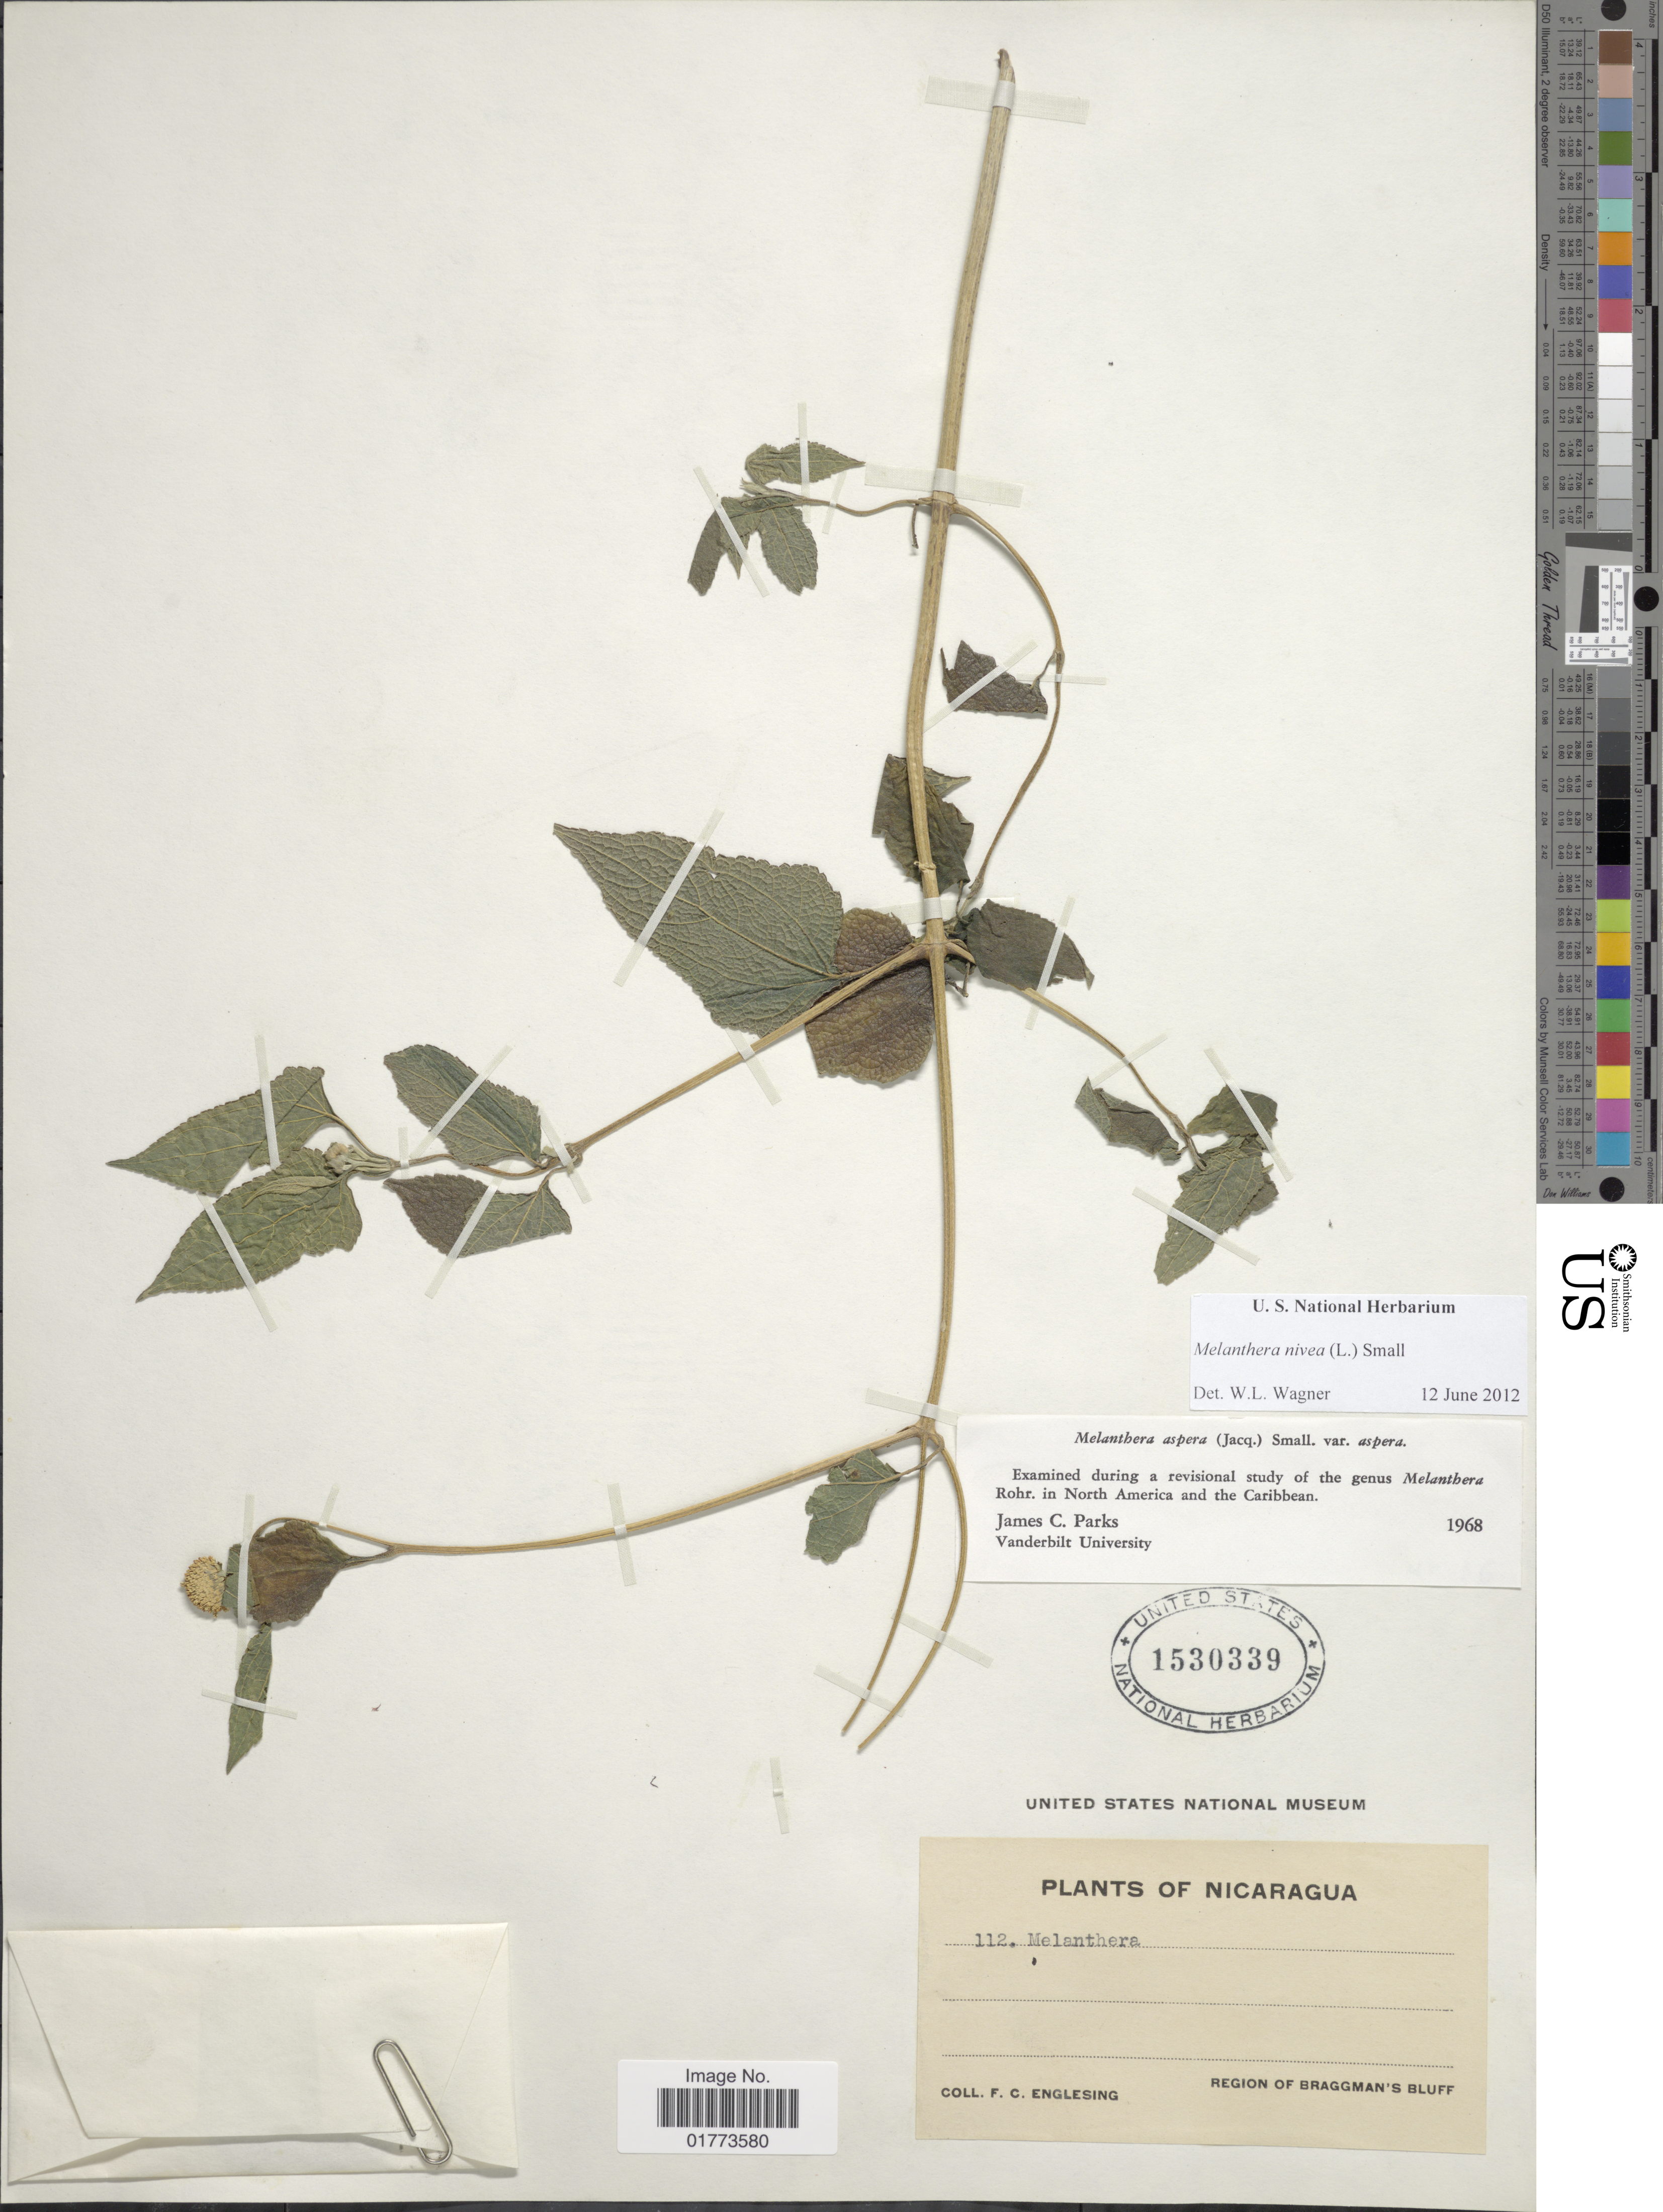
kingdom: Plantae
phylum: Tracheophyta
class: Magnoliopsida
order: Asterales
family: Asteraceae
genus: Melanthera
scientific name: Melanthera nivea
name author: (L.) Small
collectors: F. Englesing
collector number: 112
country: Nicaragua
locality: Region of Braggman's Bluff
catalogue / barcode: US 1530339